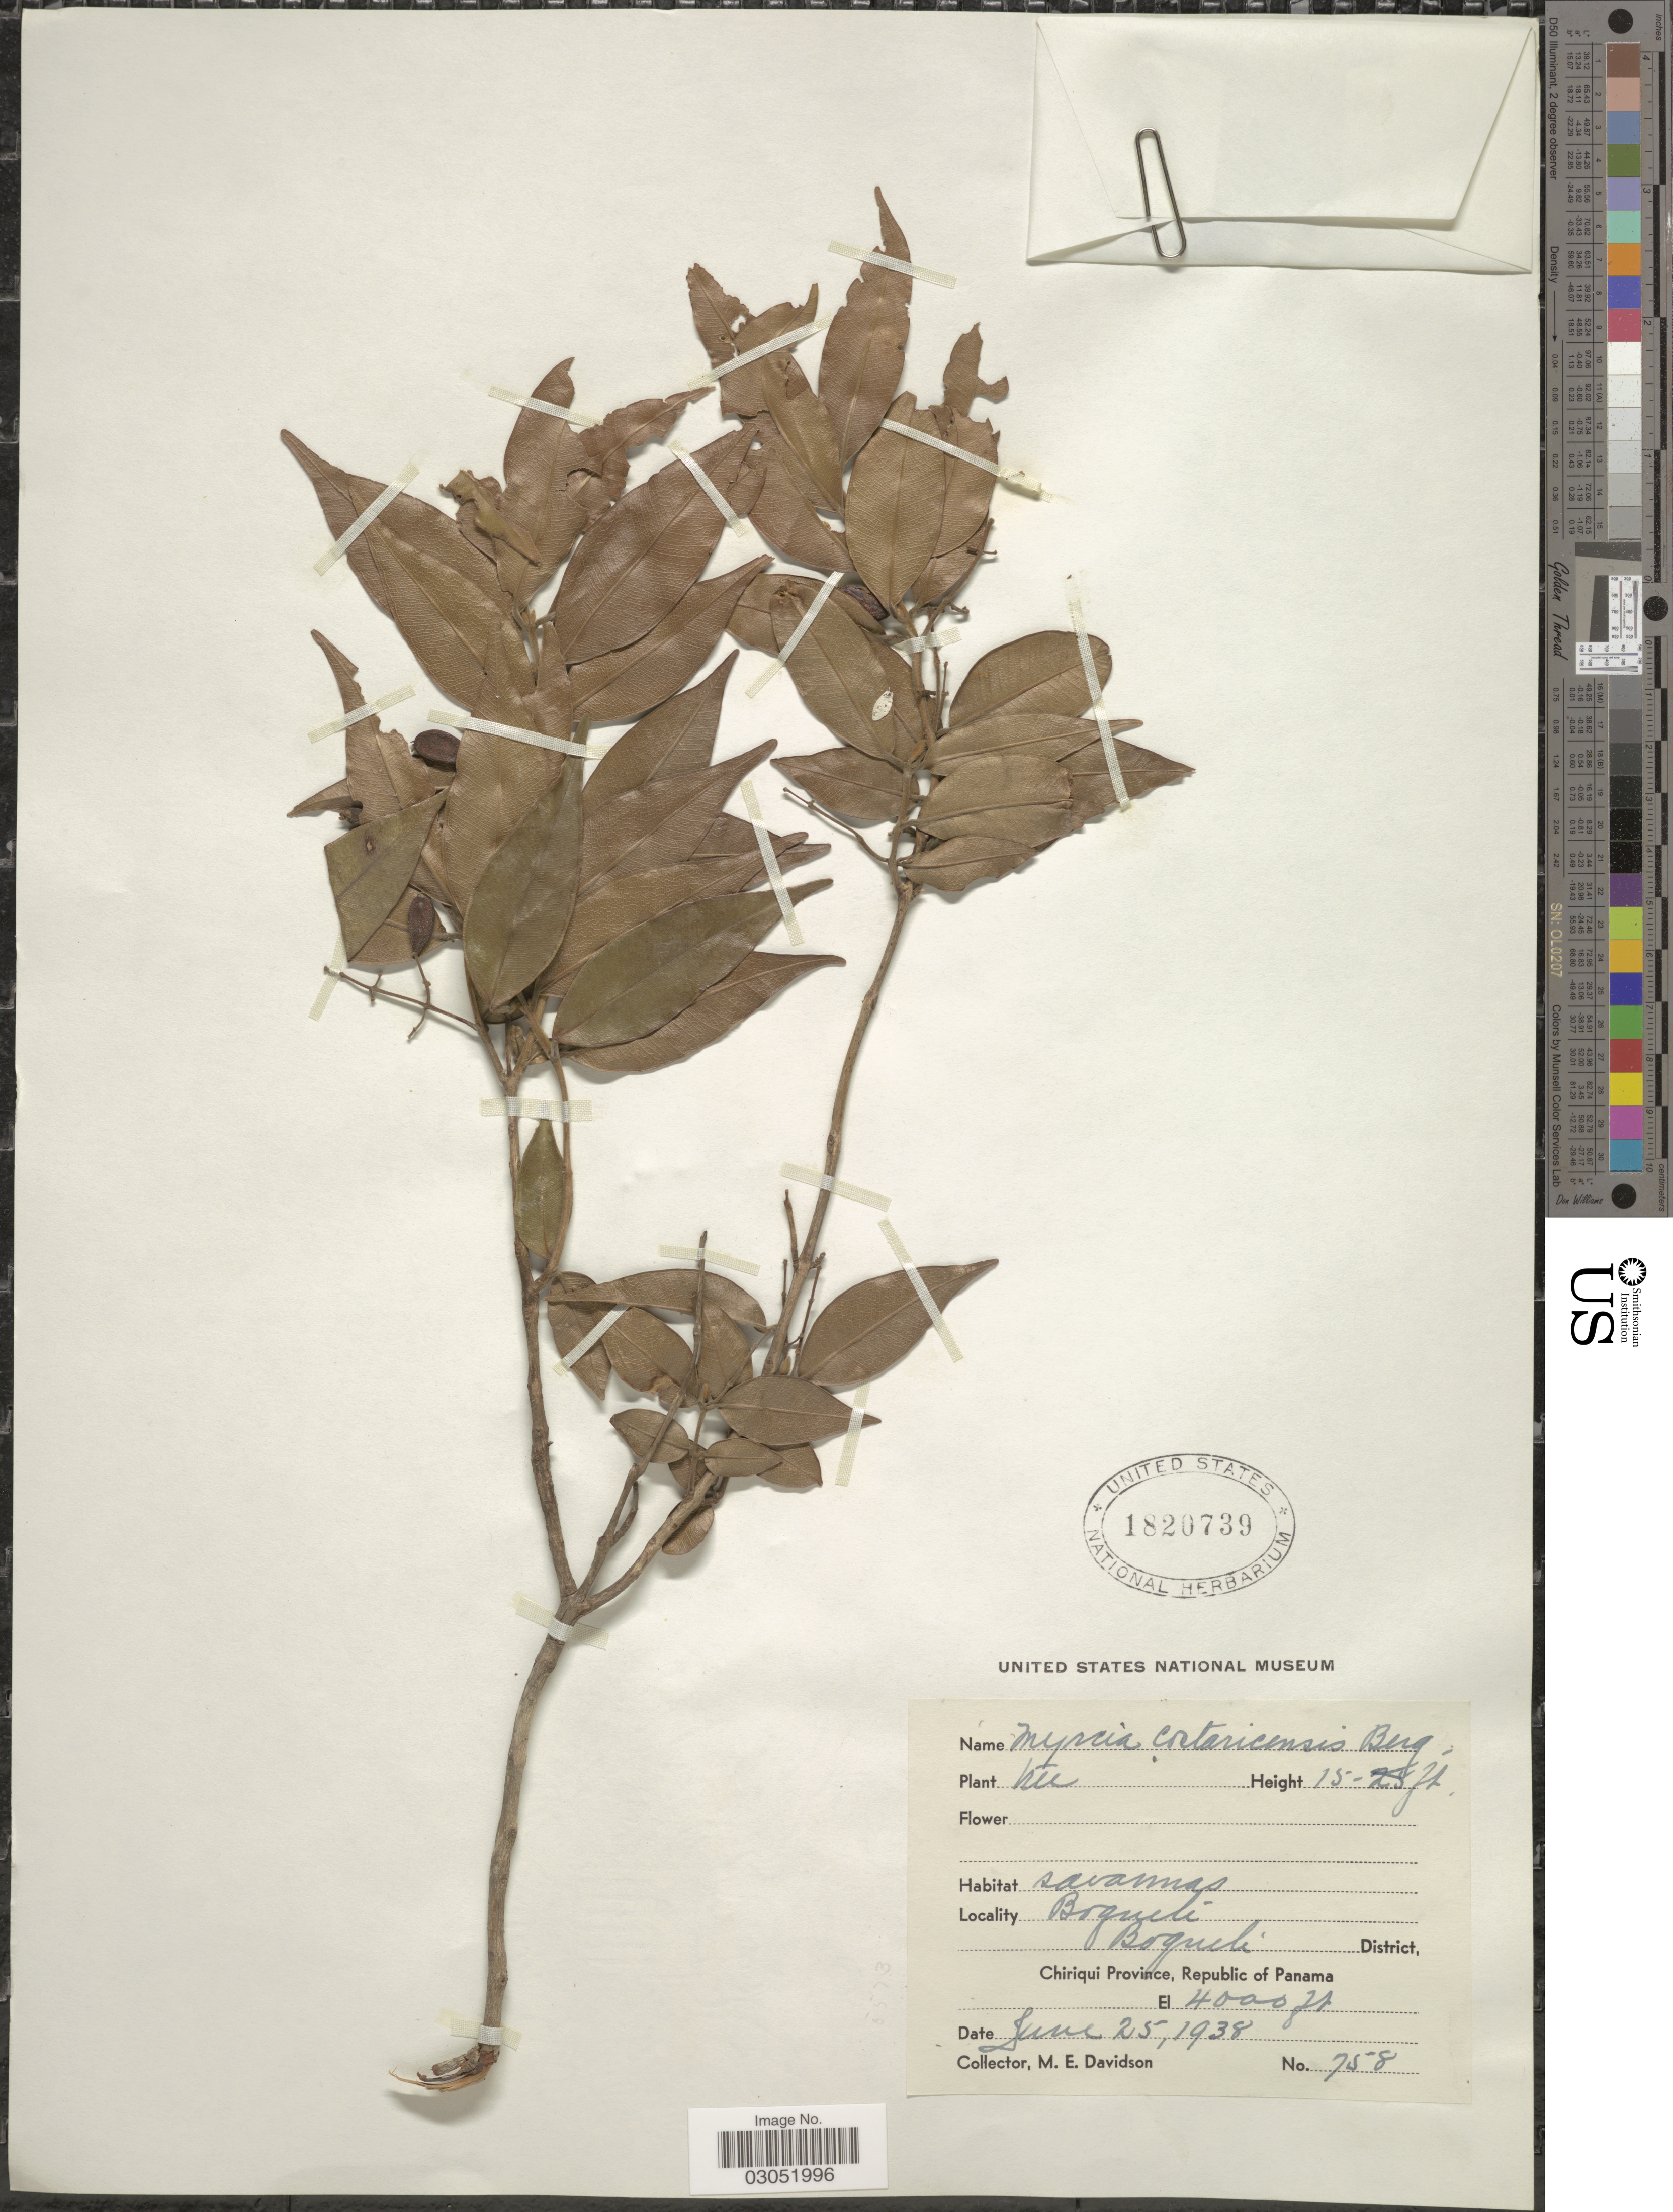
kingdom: Plantae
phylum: Tracheophyta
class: Magnoliopsida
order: Myrtales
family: Myrtaceae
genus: Myrcia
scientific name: Myrcia splendens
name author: (Sw.) DC.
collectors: M. E. Davidson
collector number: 758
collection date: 1938-06-25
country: Panama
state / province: Chiriqui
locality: Boquete. Boquete District, Republic of Panama.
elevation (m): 1219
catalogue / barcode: US 1820739